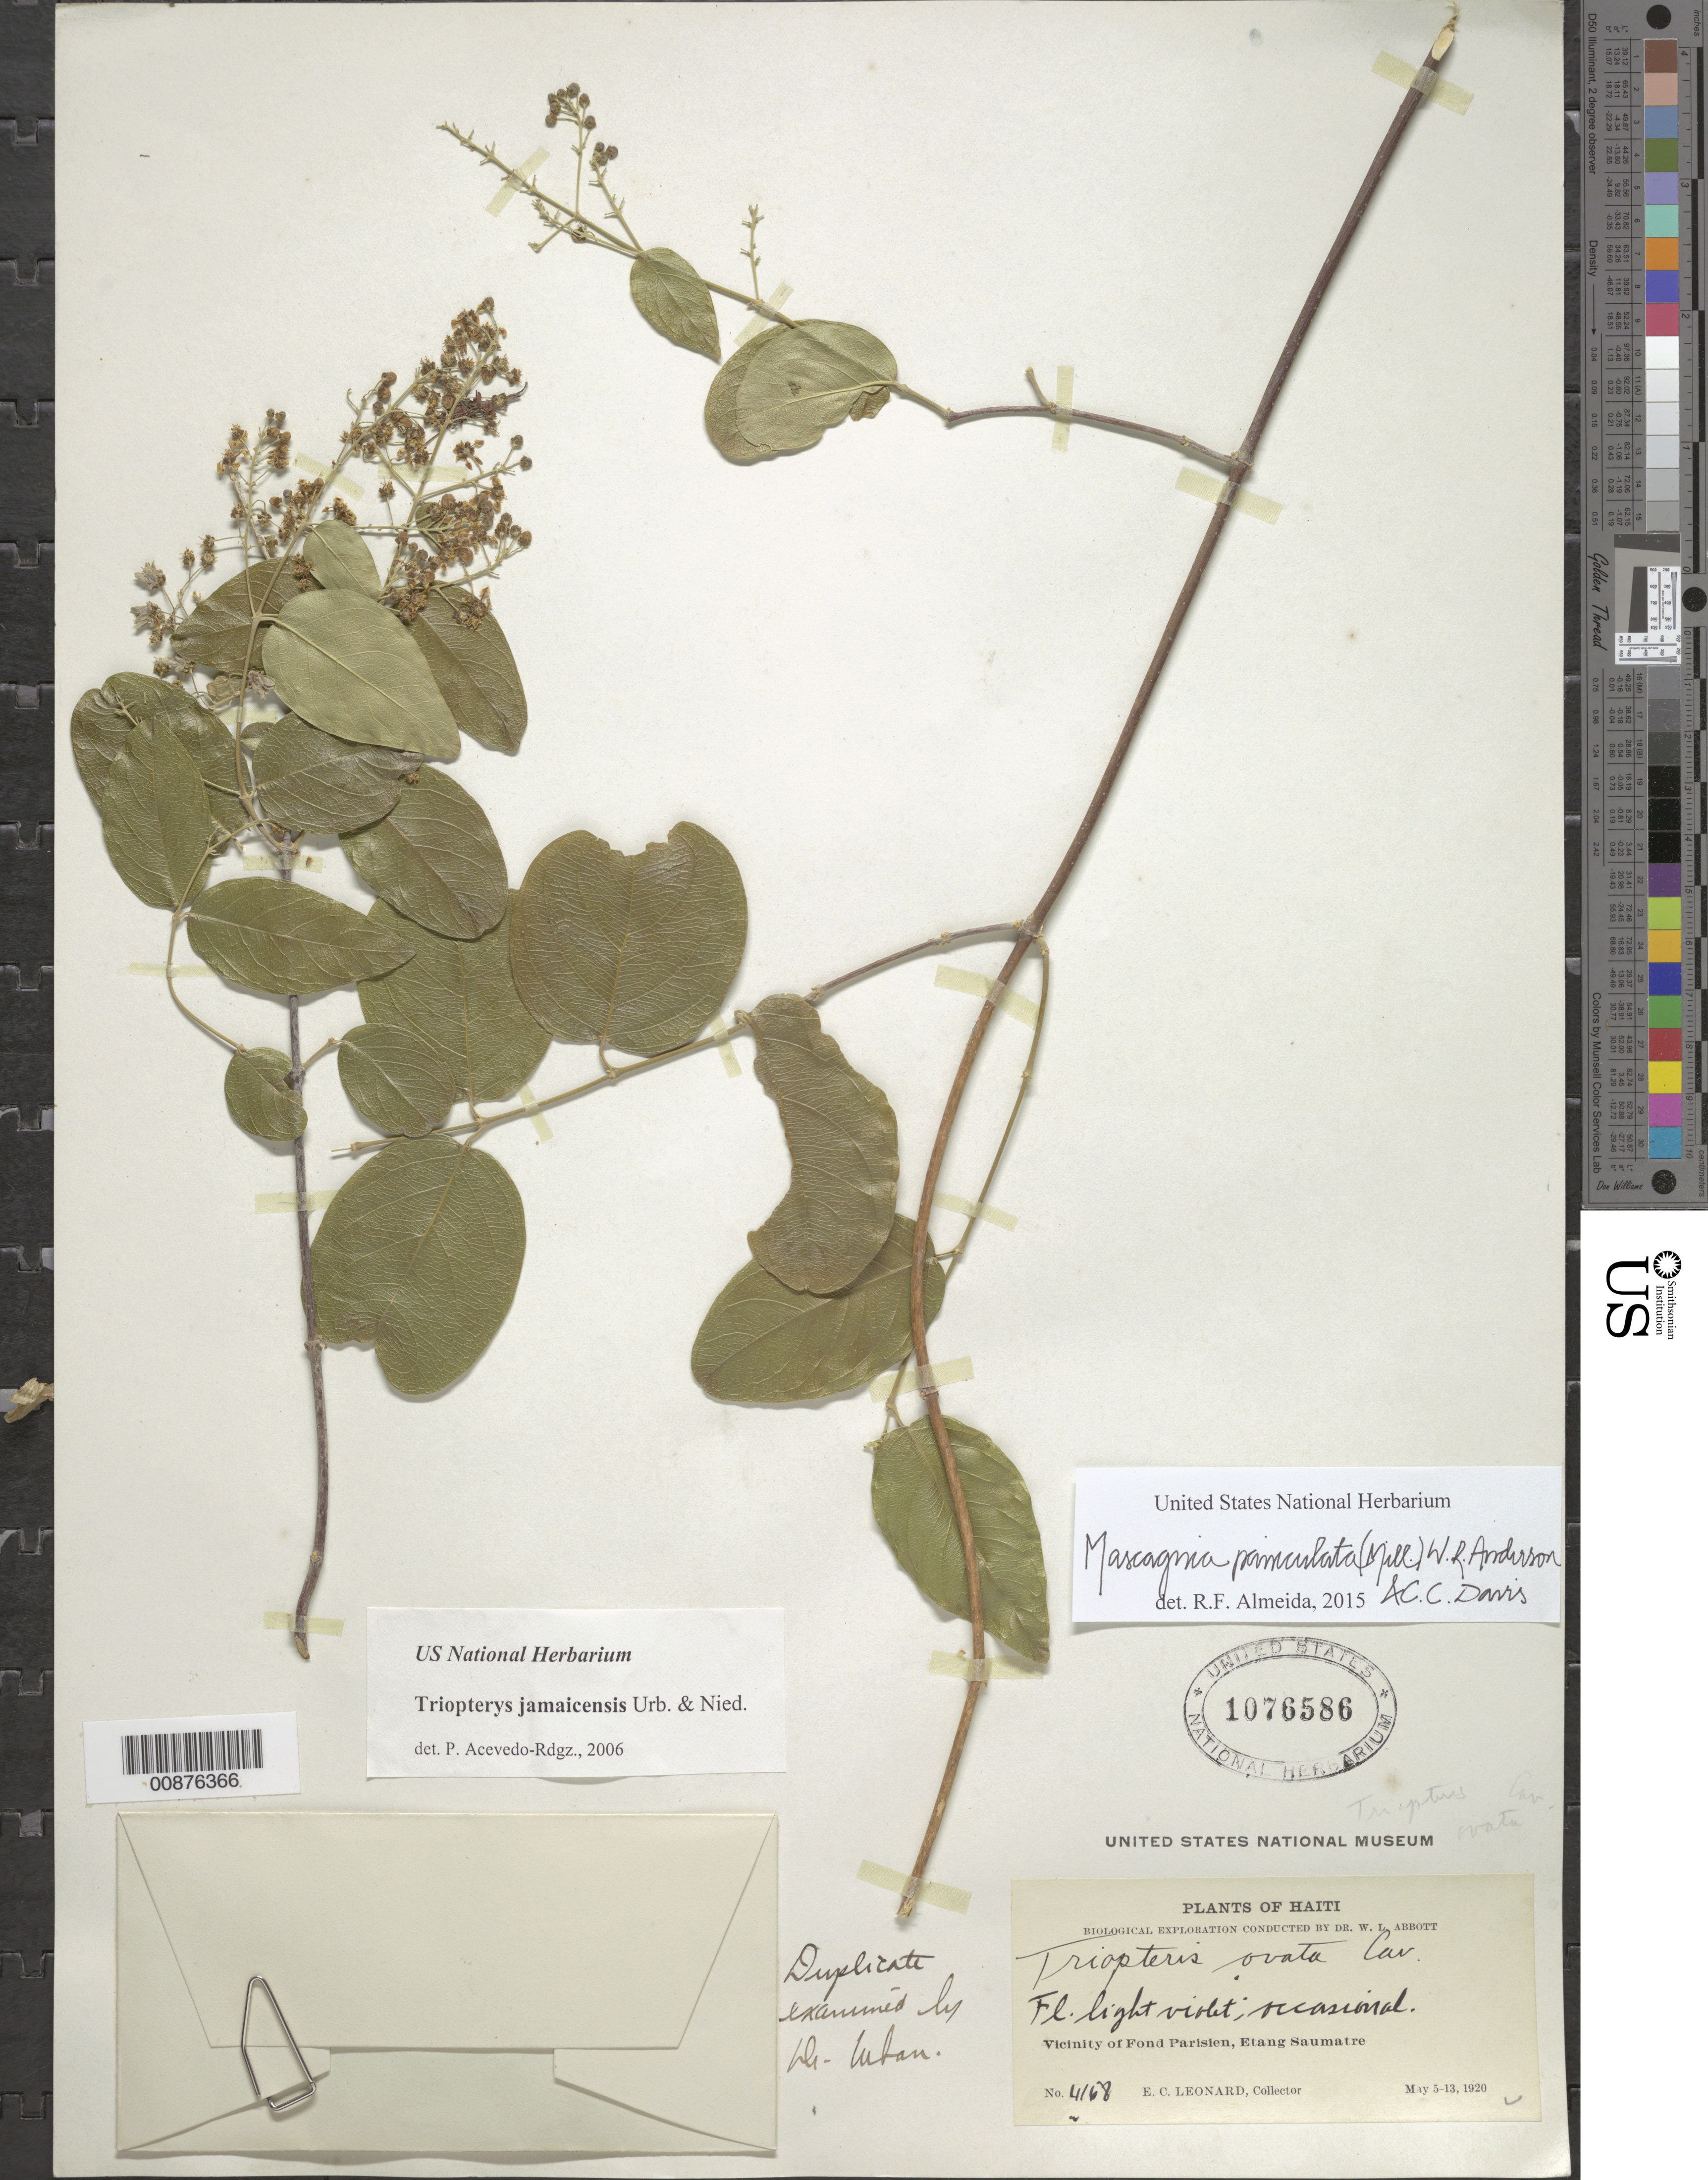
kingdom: Plantae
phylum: Tracheophyta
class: Magnoliopsida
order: Malpighiales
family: Malpighiaceae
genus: Mascagnia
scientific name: Mascagnia paniculata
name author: (Mill.) W.R. Anderson & C. Davis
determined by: De Almeida, R. F., (HUEFS), Universidade Estadual de Feira de Santana (BRAZIL)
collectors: E. C. Leonard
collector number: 4168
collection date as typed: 05 May 1920 to 13 May 1920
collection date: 1920-05-05/1920-05-13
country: Haiti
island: Hispaniola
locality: Vicinity of Fond Parisien, Etang Saumatre.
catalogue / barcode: US 1076586